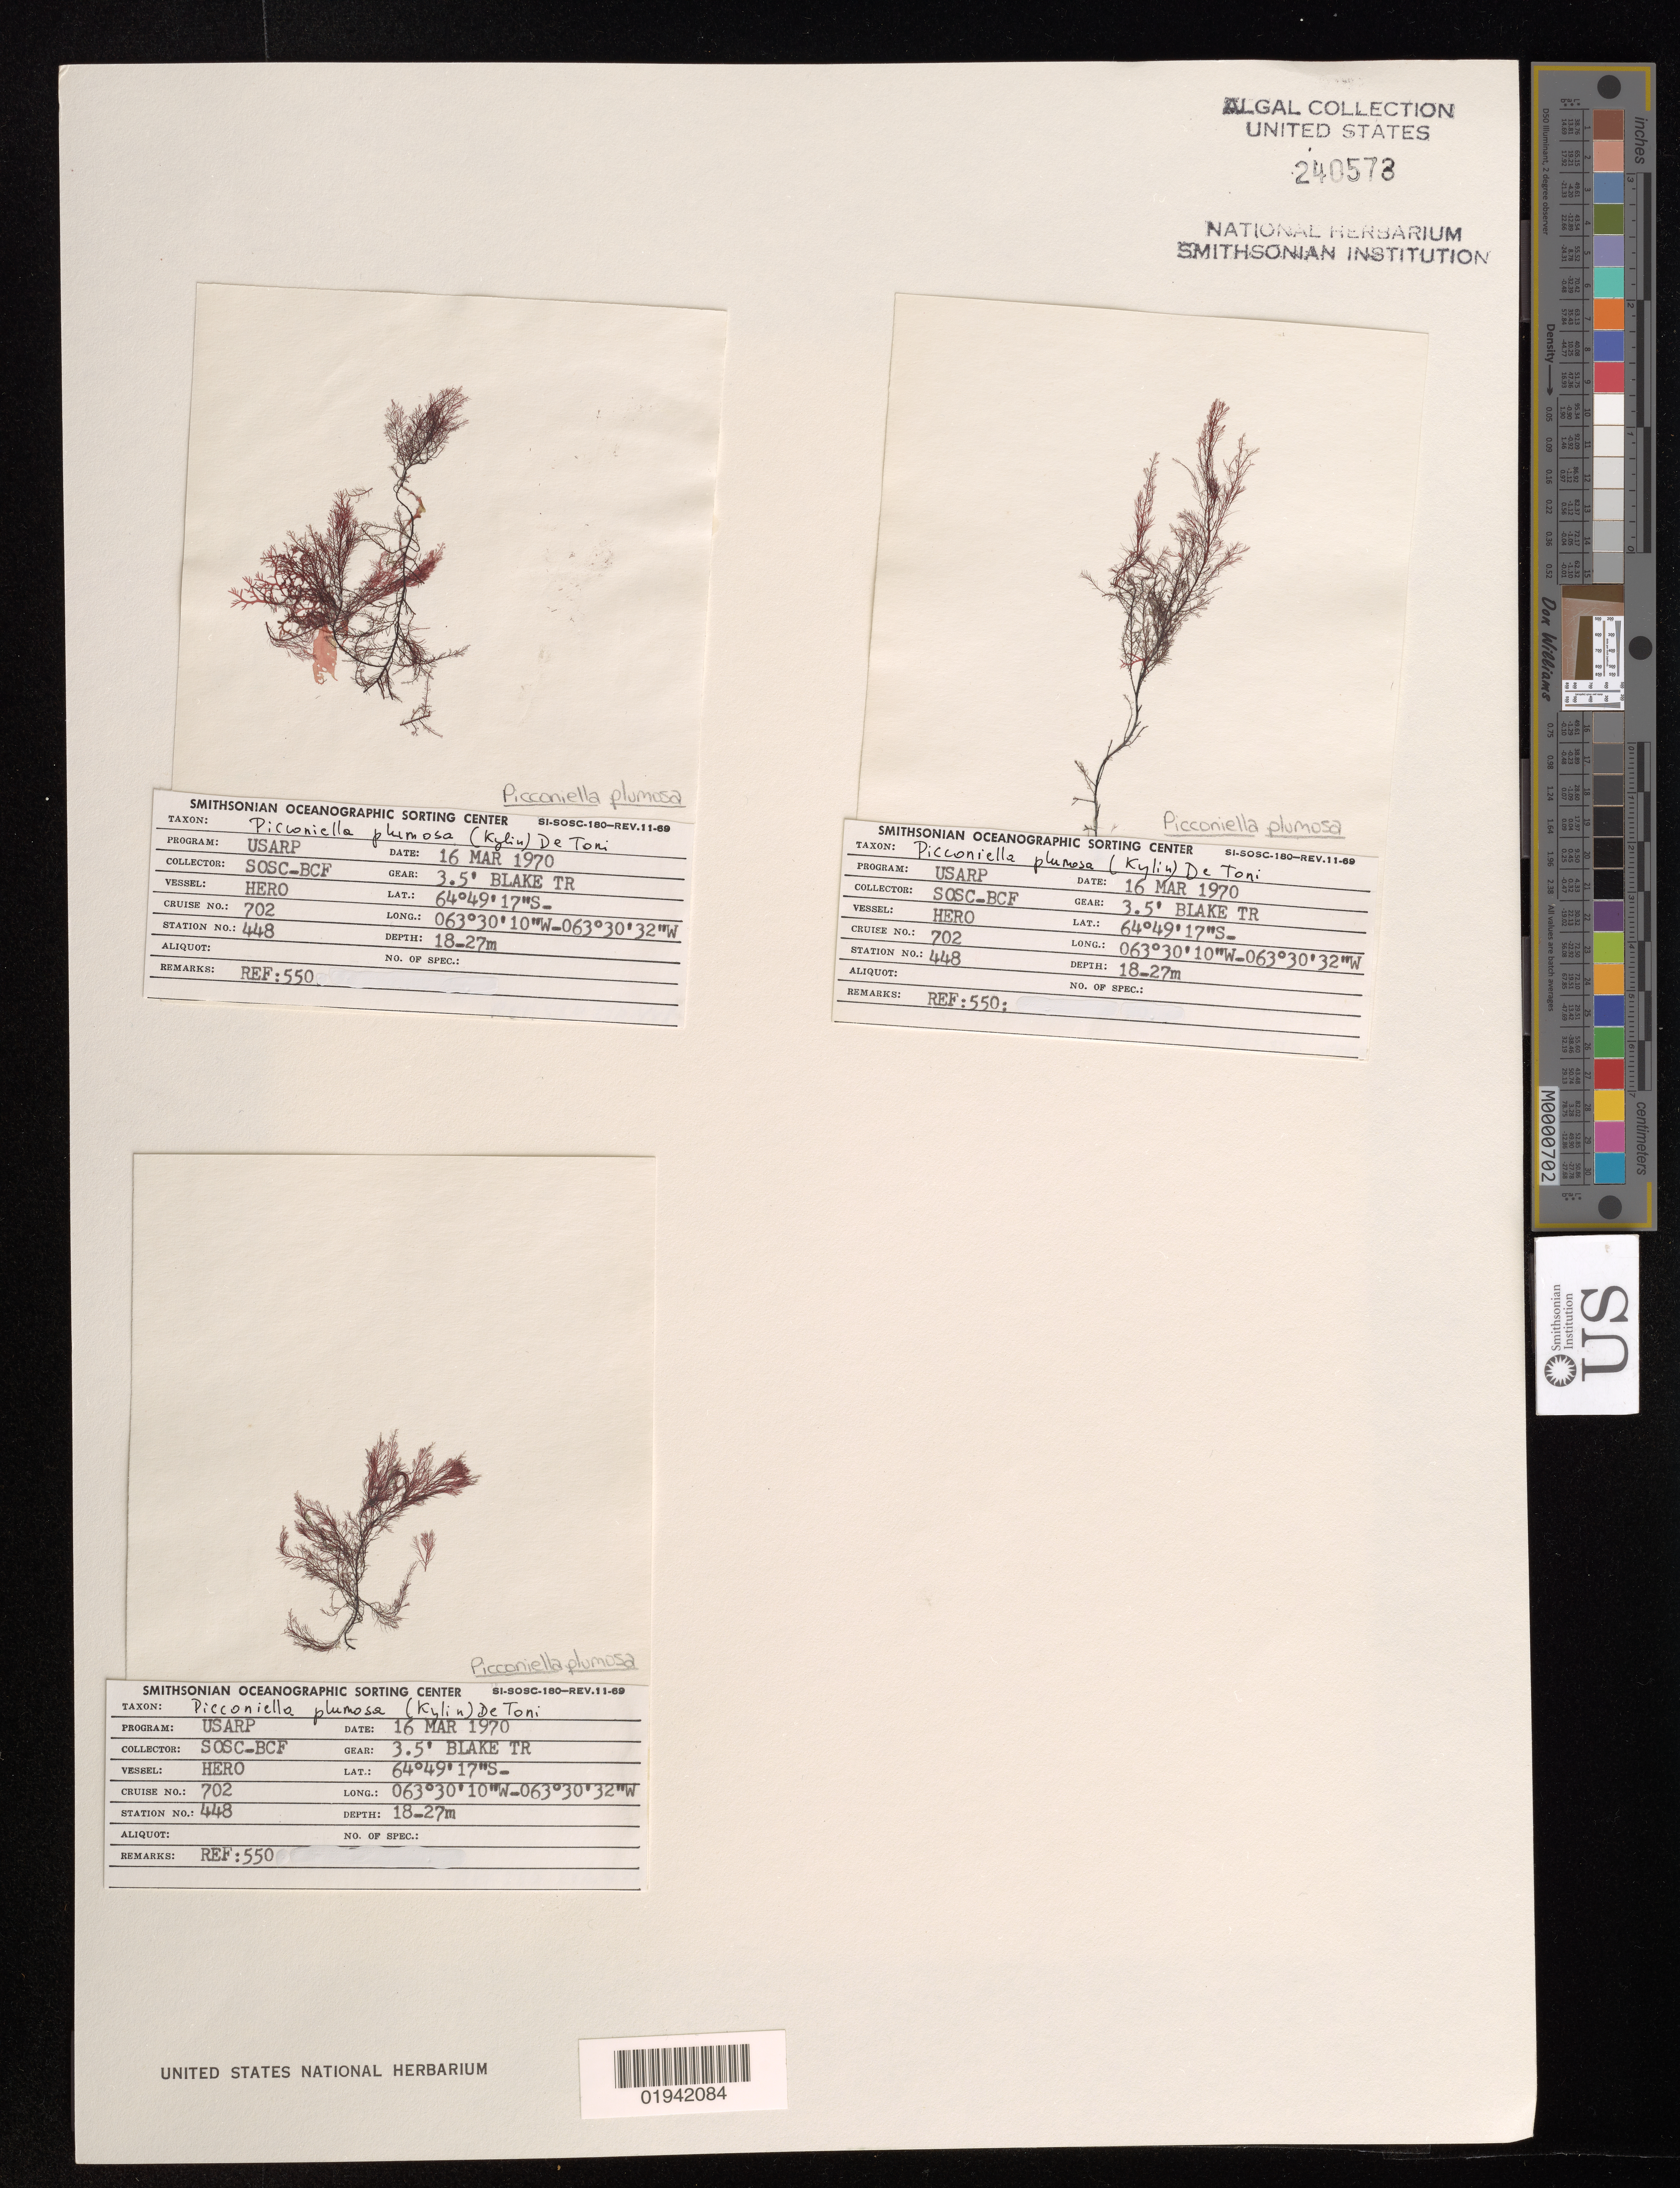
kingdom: Plantae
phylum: Rhodophyta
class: Florideophyceae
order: Ceramiales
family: Rhodomelaceae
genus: Picconiella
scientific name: Picconiella plumosa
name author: (Kylin) De Toni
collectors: SOSC-BCF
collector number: Station 448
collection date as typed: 16 Mar 1970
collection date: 1970-03-16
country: Antarctica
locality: Antarctic Peninsula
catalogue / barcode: US 240573